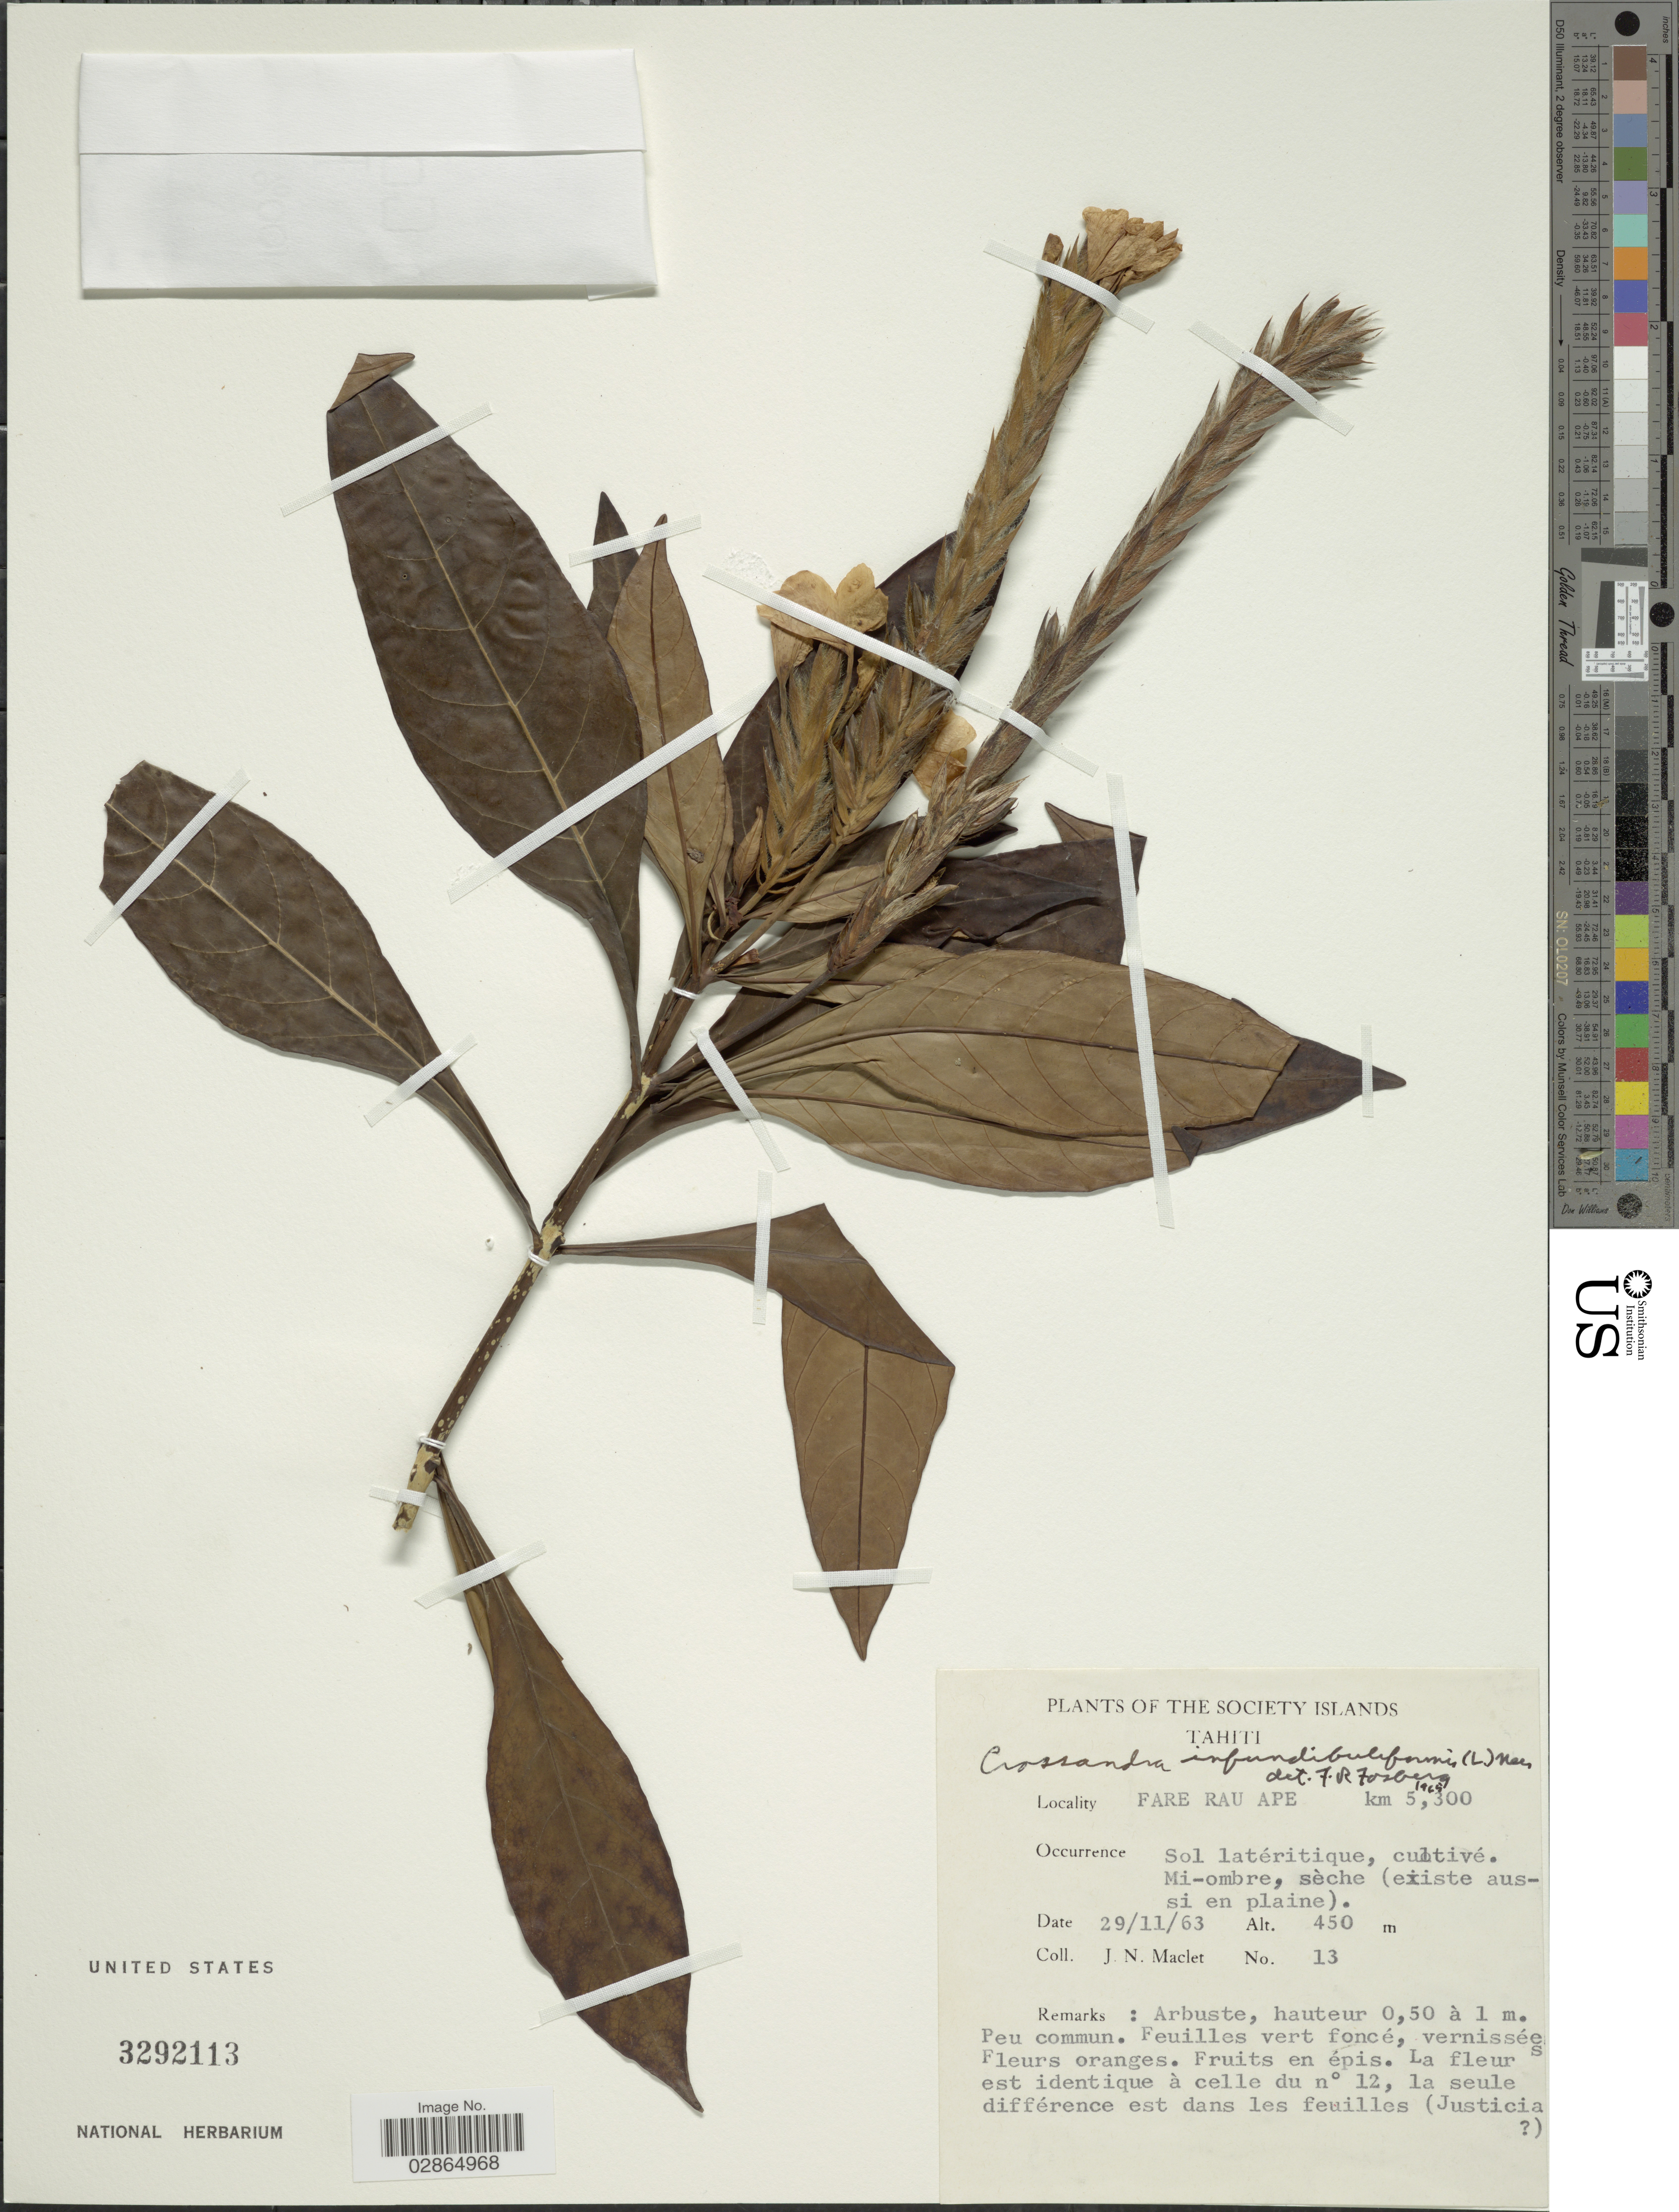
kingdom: Plantae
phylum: Tracheophyta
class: Magnoliopsida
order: Lamiales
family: Acanthaceae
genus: Crossandra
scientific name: Crossandra infundibuliformis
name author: (L.) Nees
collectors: J. Maclet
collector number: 13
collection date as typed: Transcribed d/m/y: 29/11/63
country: French Polynesia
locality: Society Islands. Tahiti. FARE RAU APE km 5,300.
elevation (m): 450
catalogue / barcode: US 3292113